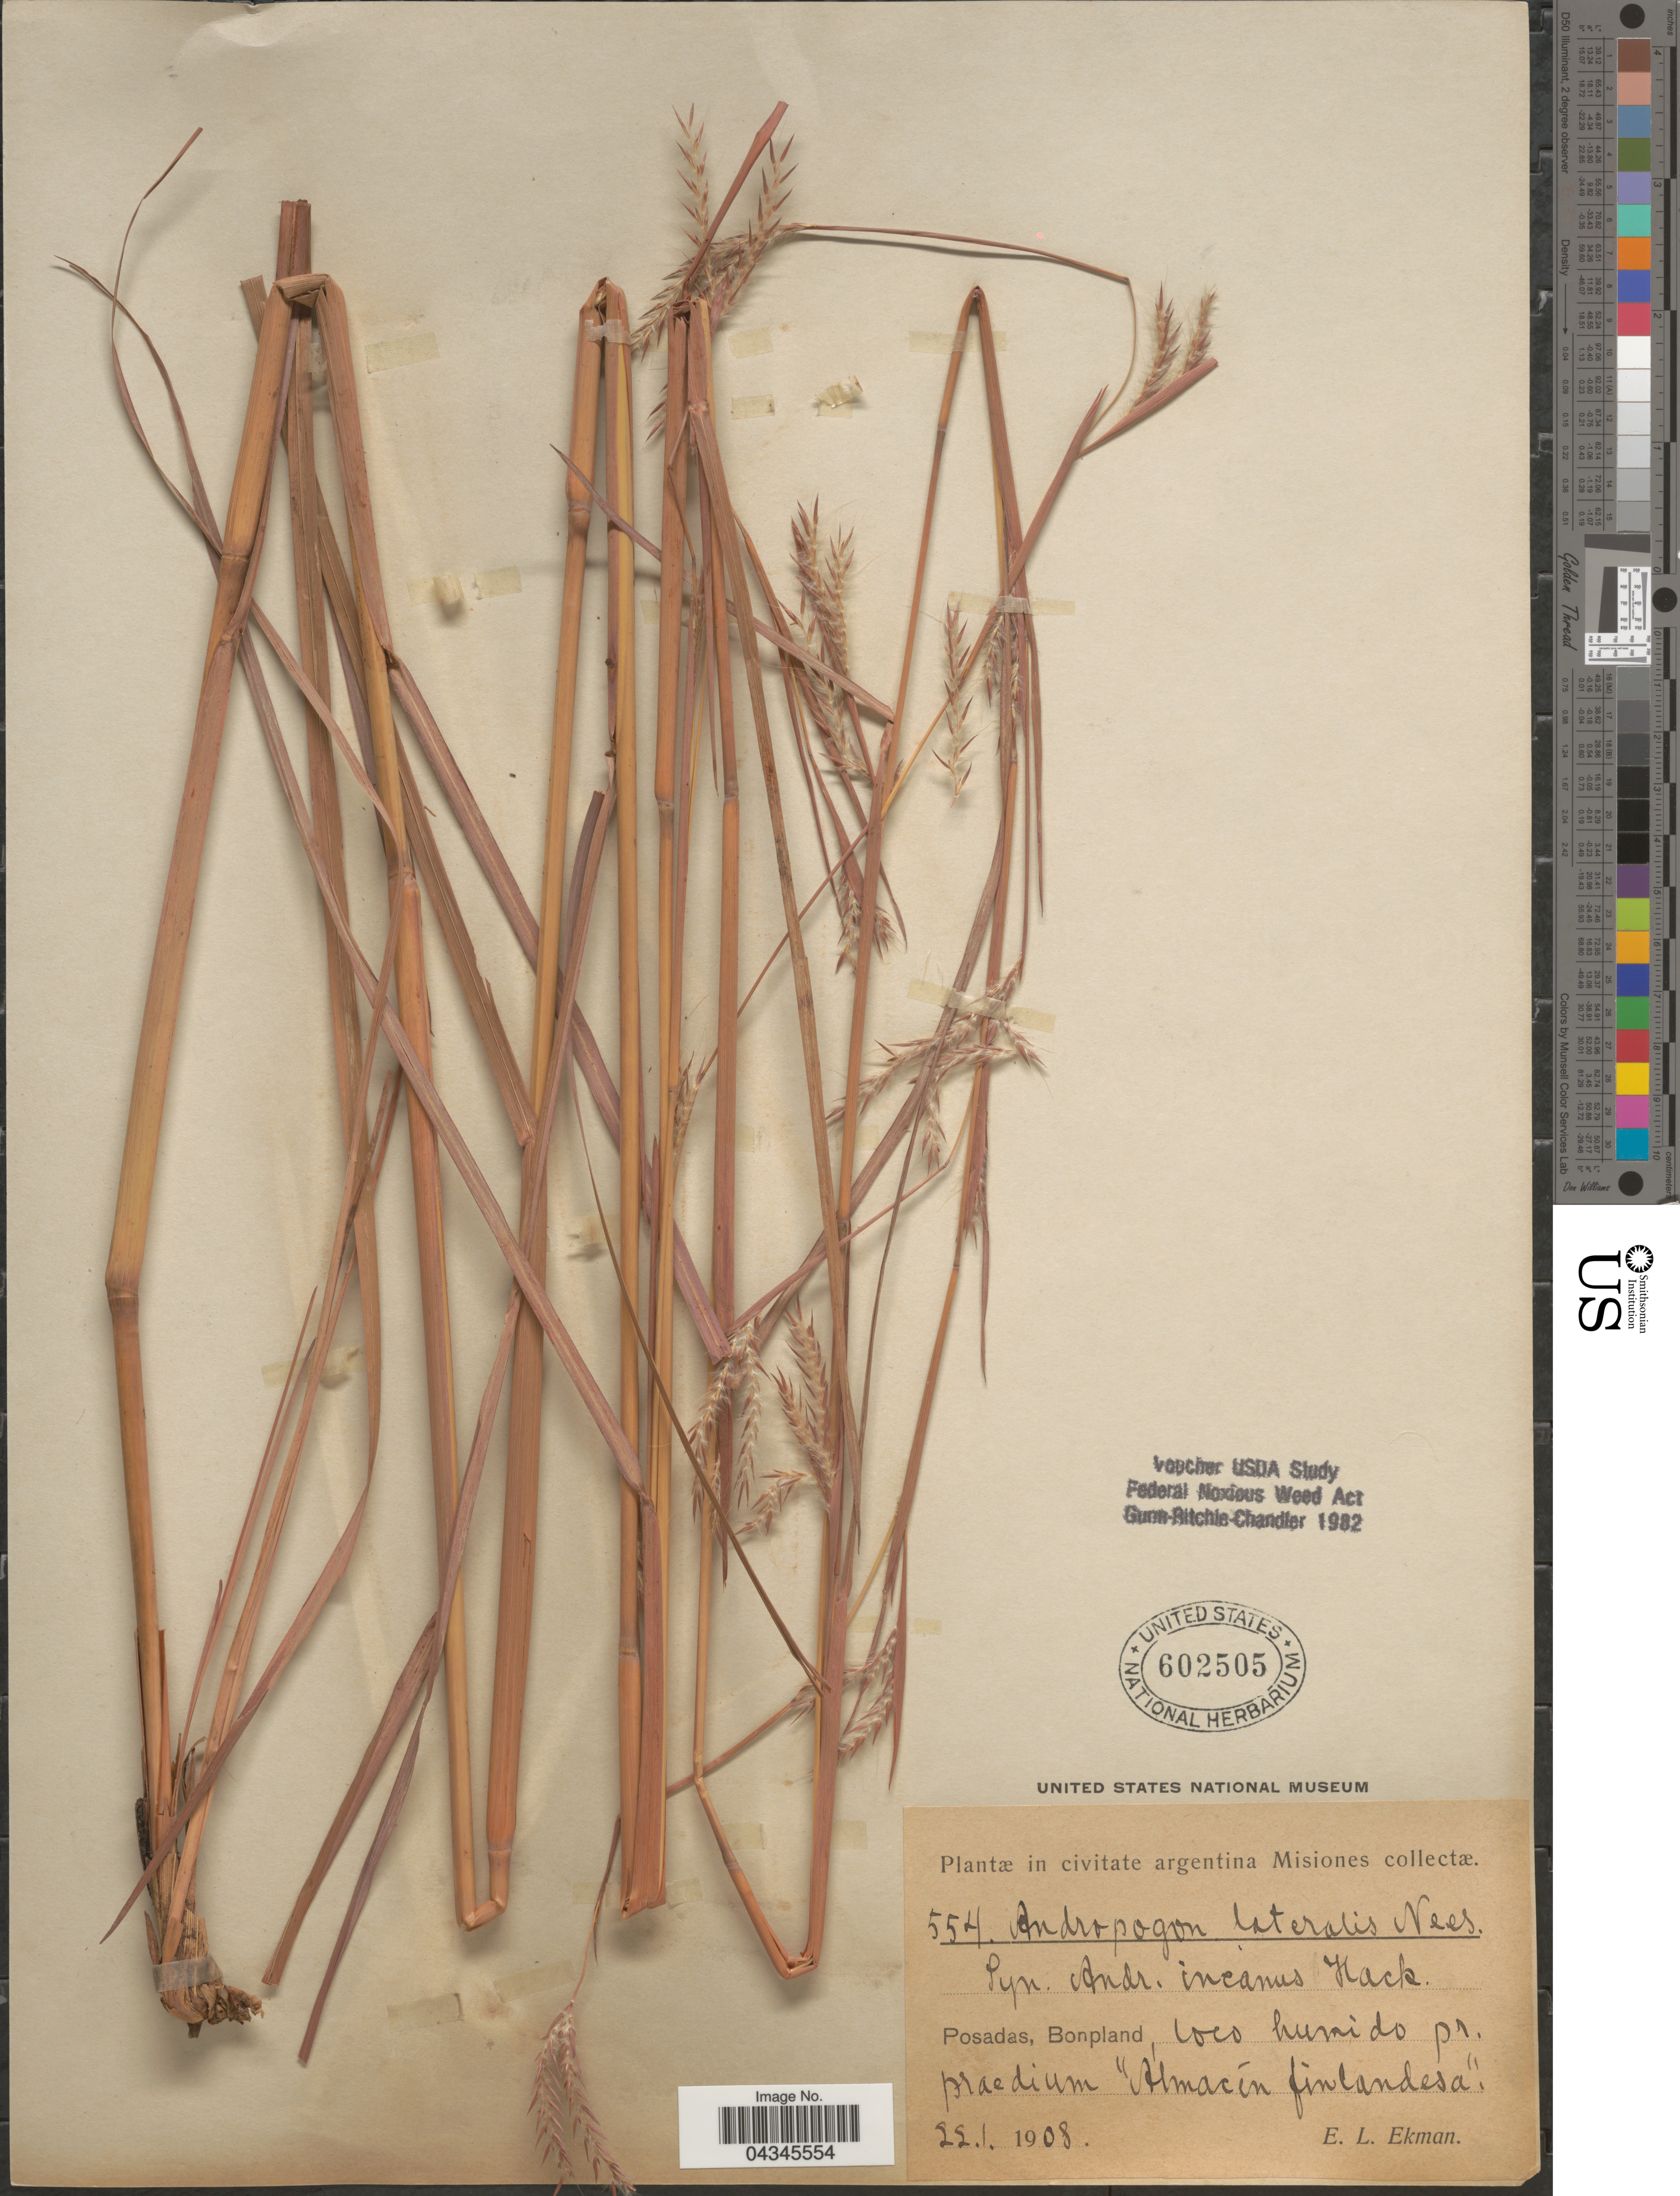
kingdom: Plantae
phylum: Tracheophyta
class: Liliopsida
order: Poales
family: Poaceae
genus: Andropogon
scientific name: Andropogon lateralis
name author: Nees in Mart.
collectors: E. L. Ekman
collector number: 554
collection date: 1908-01-22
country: Argentina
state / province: Misiones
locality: Posadas, Bonpland, loco humido pr. praedium "Almacén finlandesa".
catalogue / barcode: US 602505